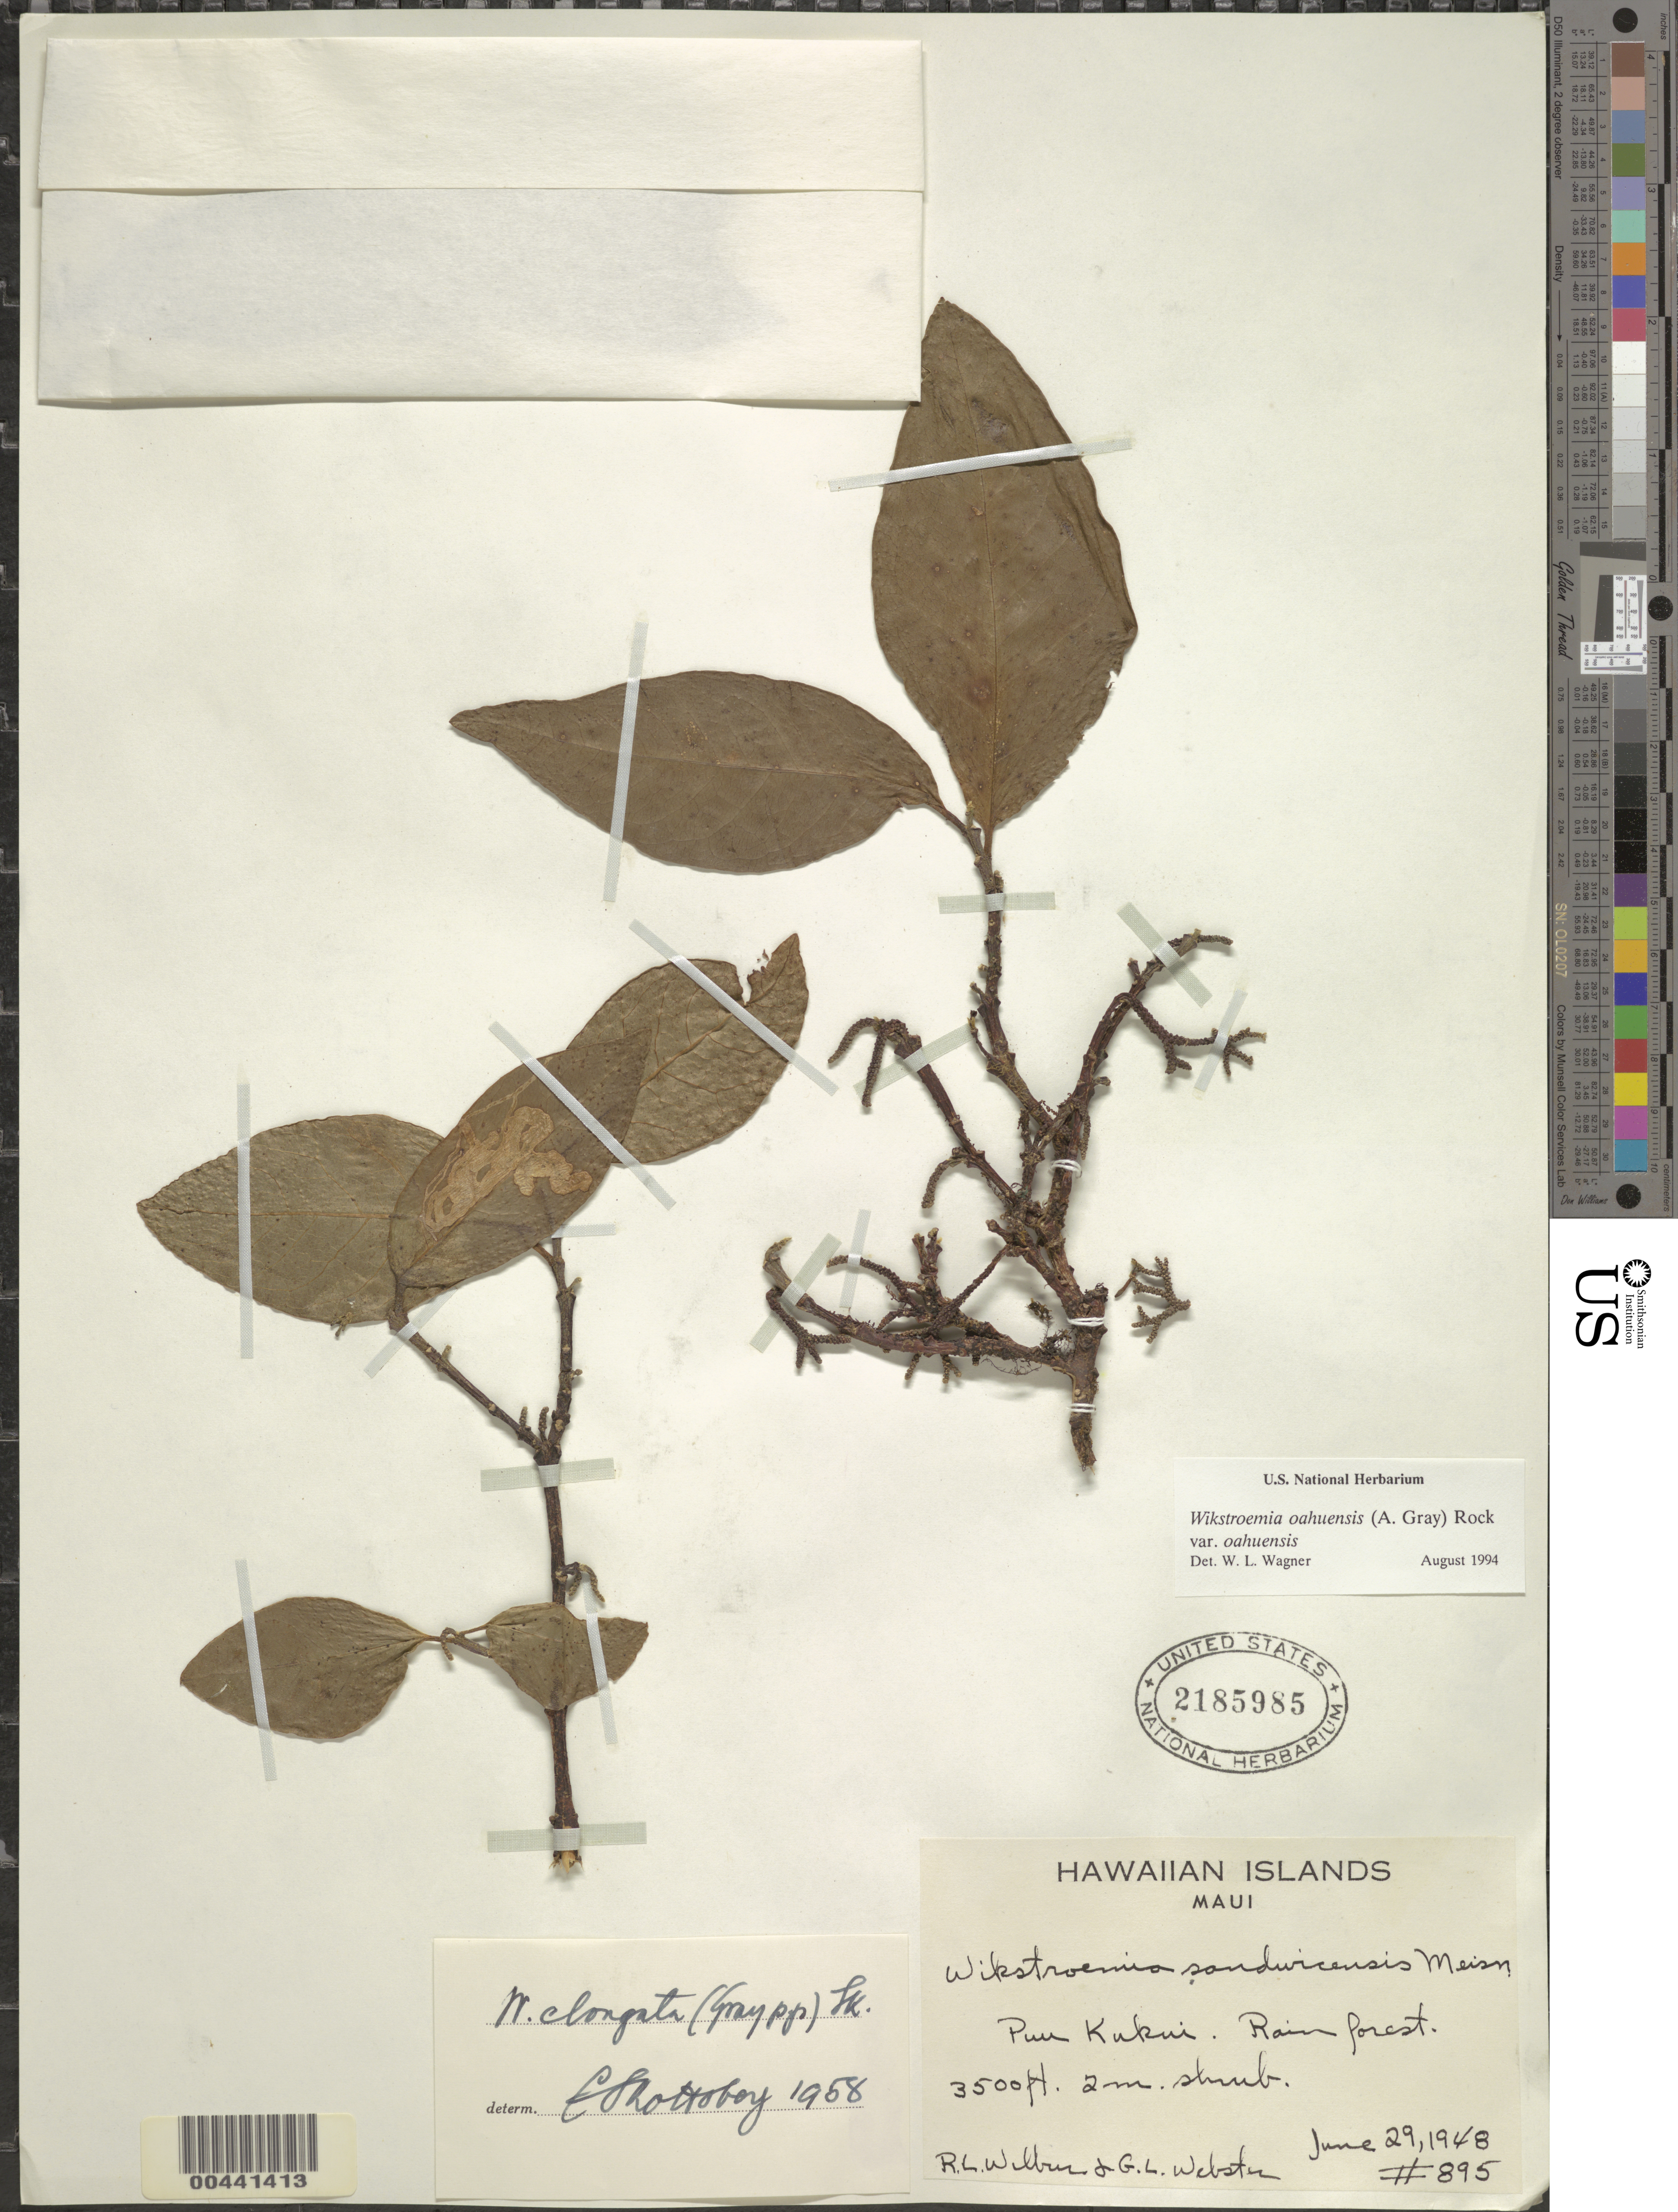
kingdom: Plantae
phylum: Tracheophyta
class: Magnoliopsida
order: Malvales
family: Thymelaeaceae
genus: Wikstroemia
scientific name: Wikstroemia oahuensis var. oahuensis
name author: (A. Gray) Rock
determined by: Wagner, W. L., (BOT), Smithsonian Institution - National Museum of Natural History (UNITED STATES)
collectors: R. L. Wilbur & G. L. Webster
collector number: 895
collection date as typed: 29 Jun 1948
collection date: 1948-06-29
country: United States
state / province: Hawaii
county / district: Maui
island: Maui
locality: Puu Kukui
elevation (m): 1067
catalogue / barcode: US 2185985